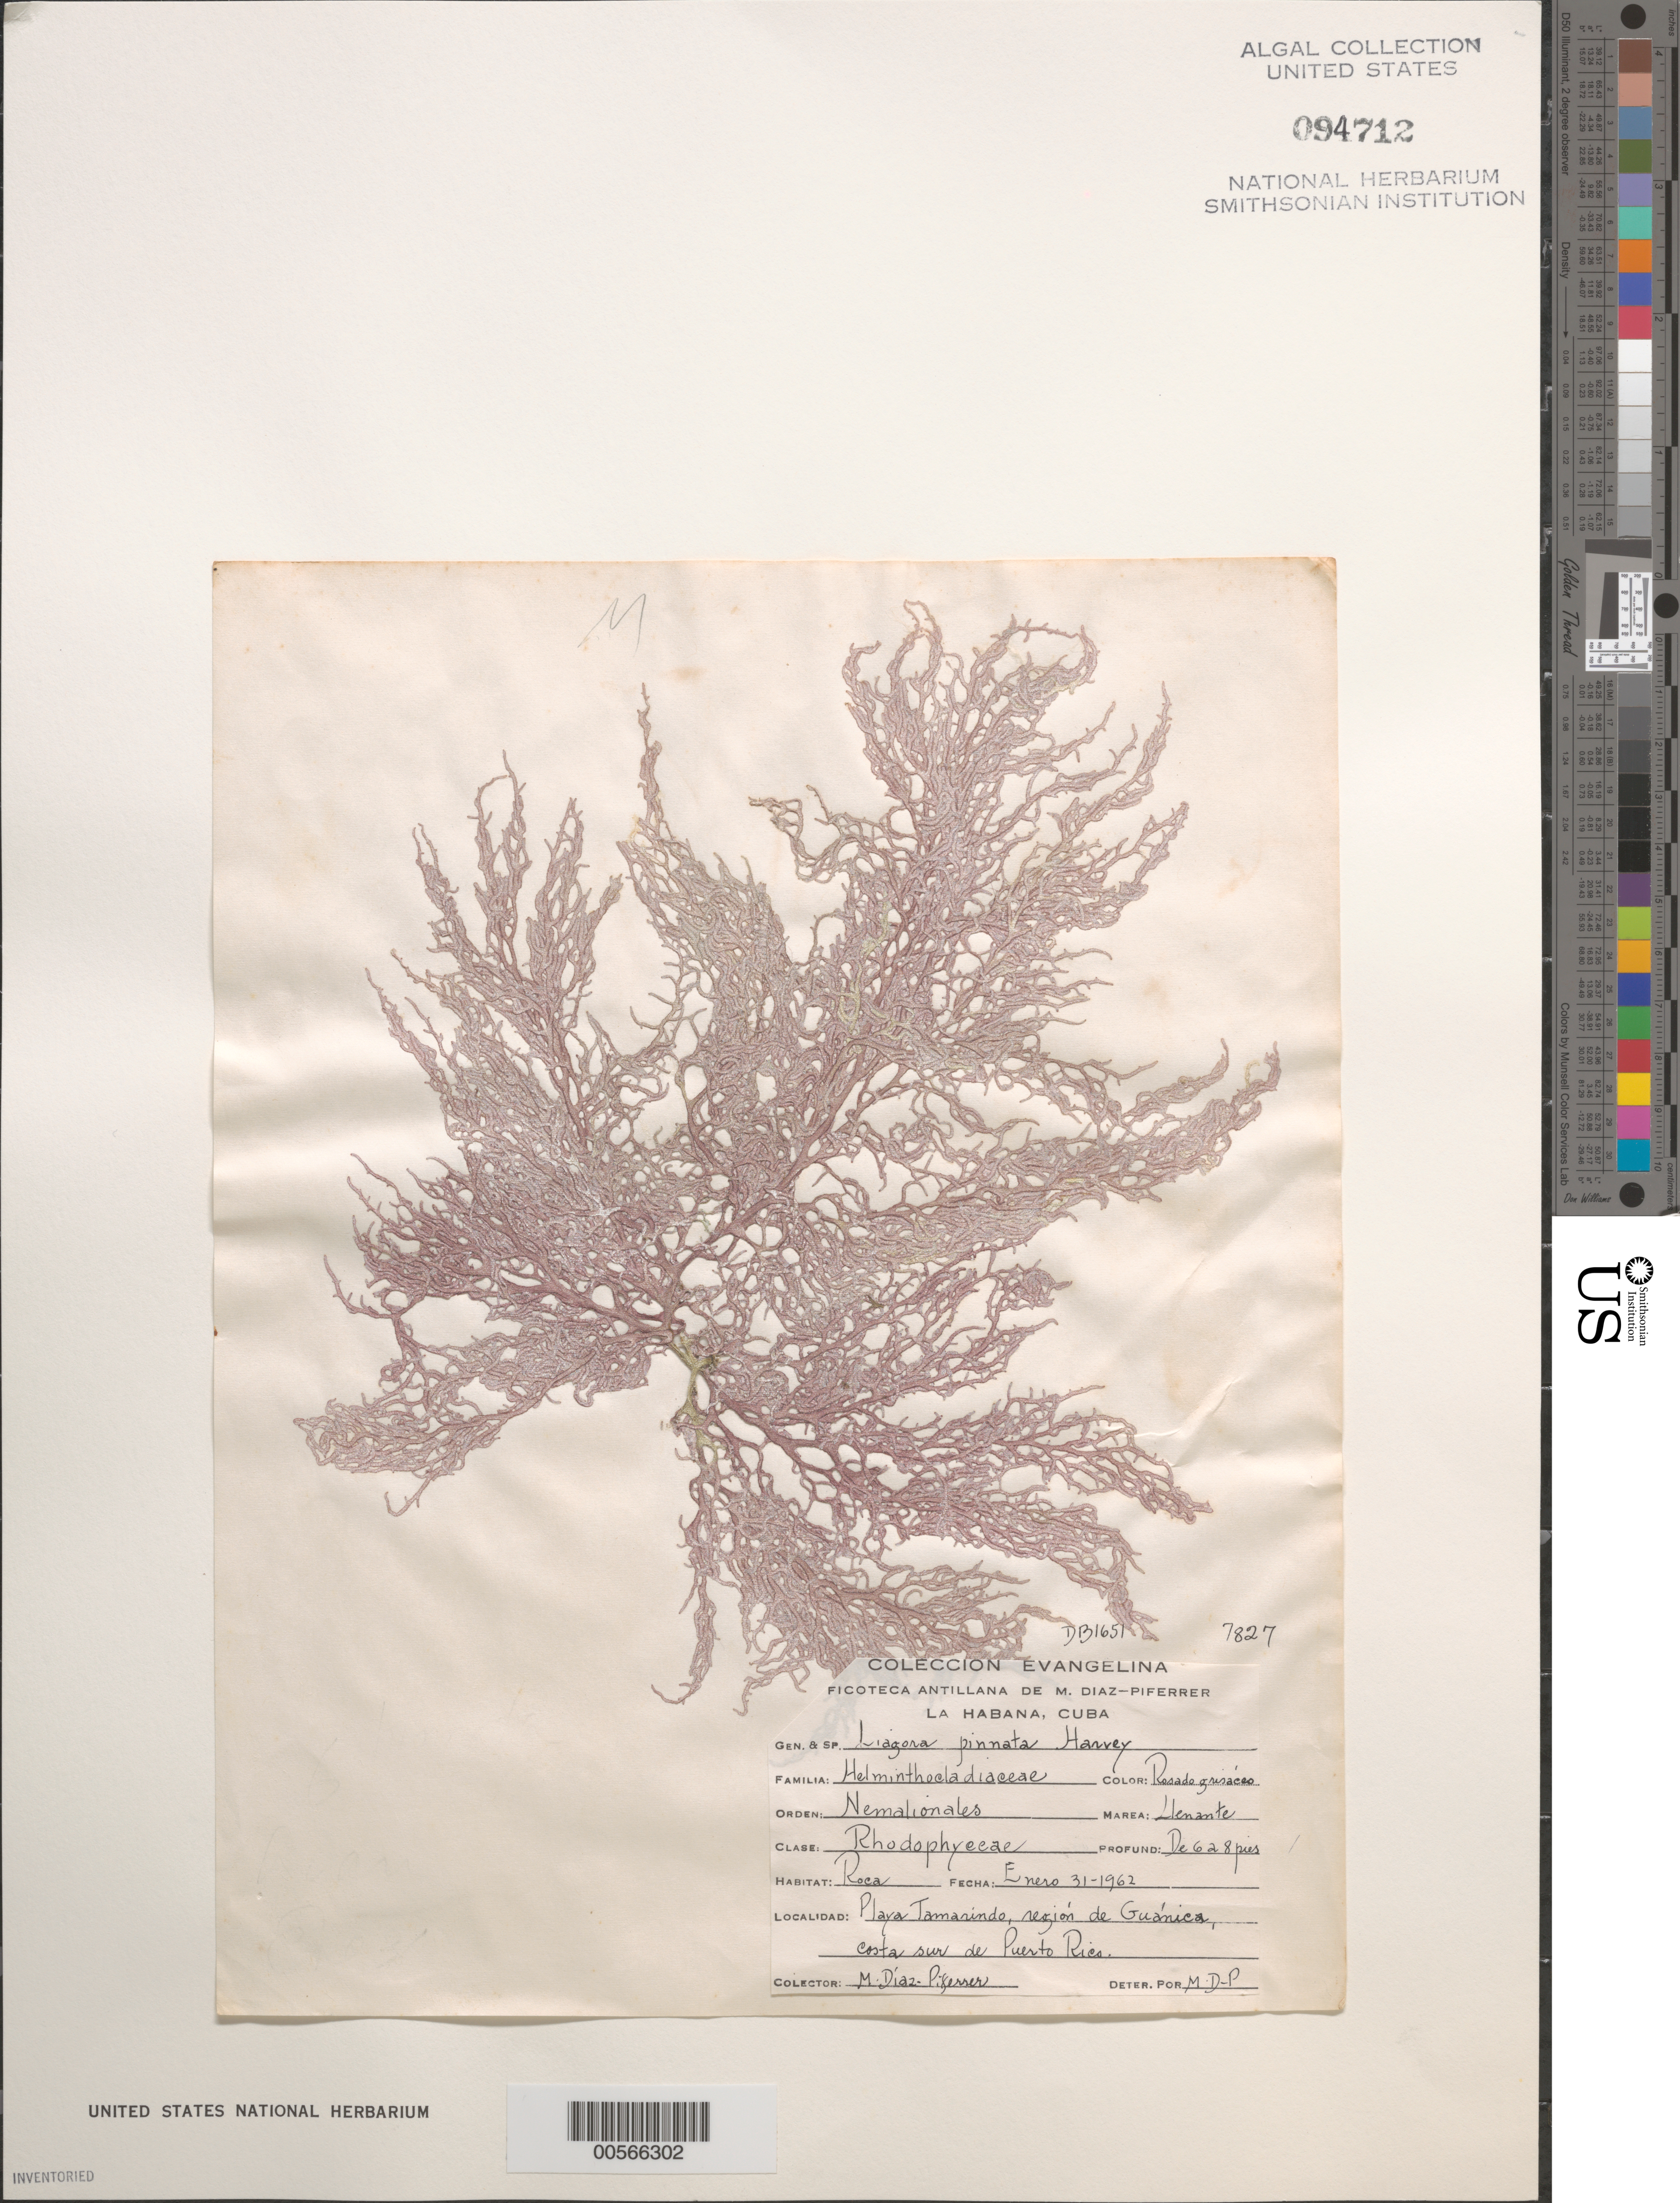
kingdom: Plantae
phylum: Rhodophyta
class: Florideophyceae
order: Nemaliales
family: Liagoraceae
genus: Liagora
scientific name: Liagora pinnata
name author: Harv.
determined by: Diaz-Piferrer, M.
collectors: M. Diaz-Piferrer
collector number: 7827 & DB-1651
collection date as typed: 31 Jan 1962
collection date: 1962-01-31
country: Puerto Rico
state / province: Guanica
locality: Playa tamarindo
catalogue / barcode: US 94712